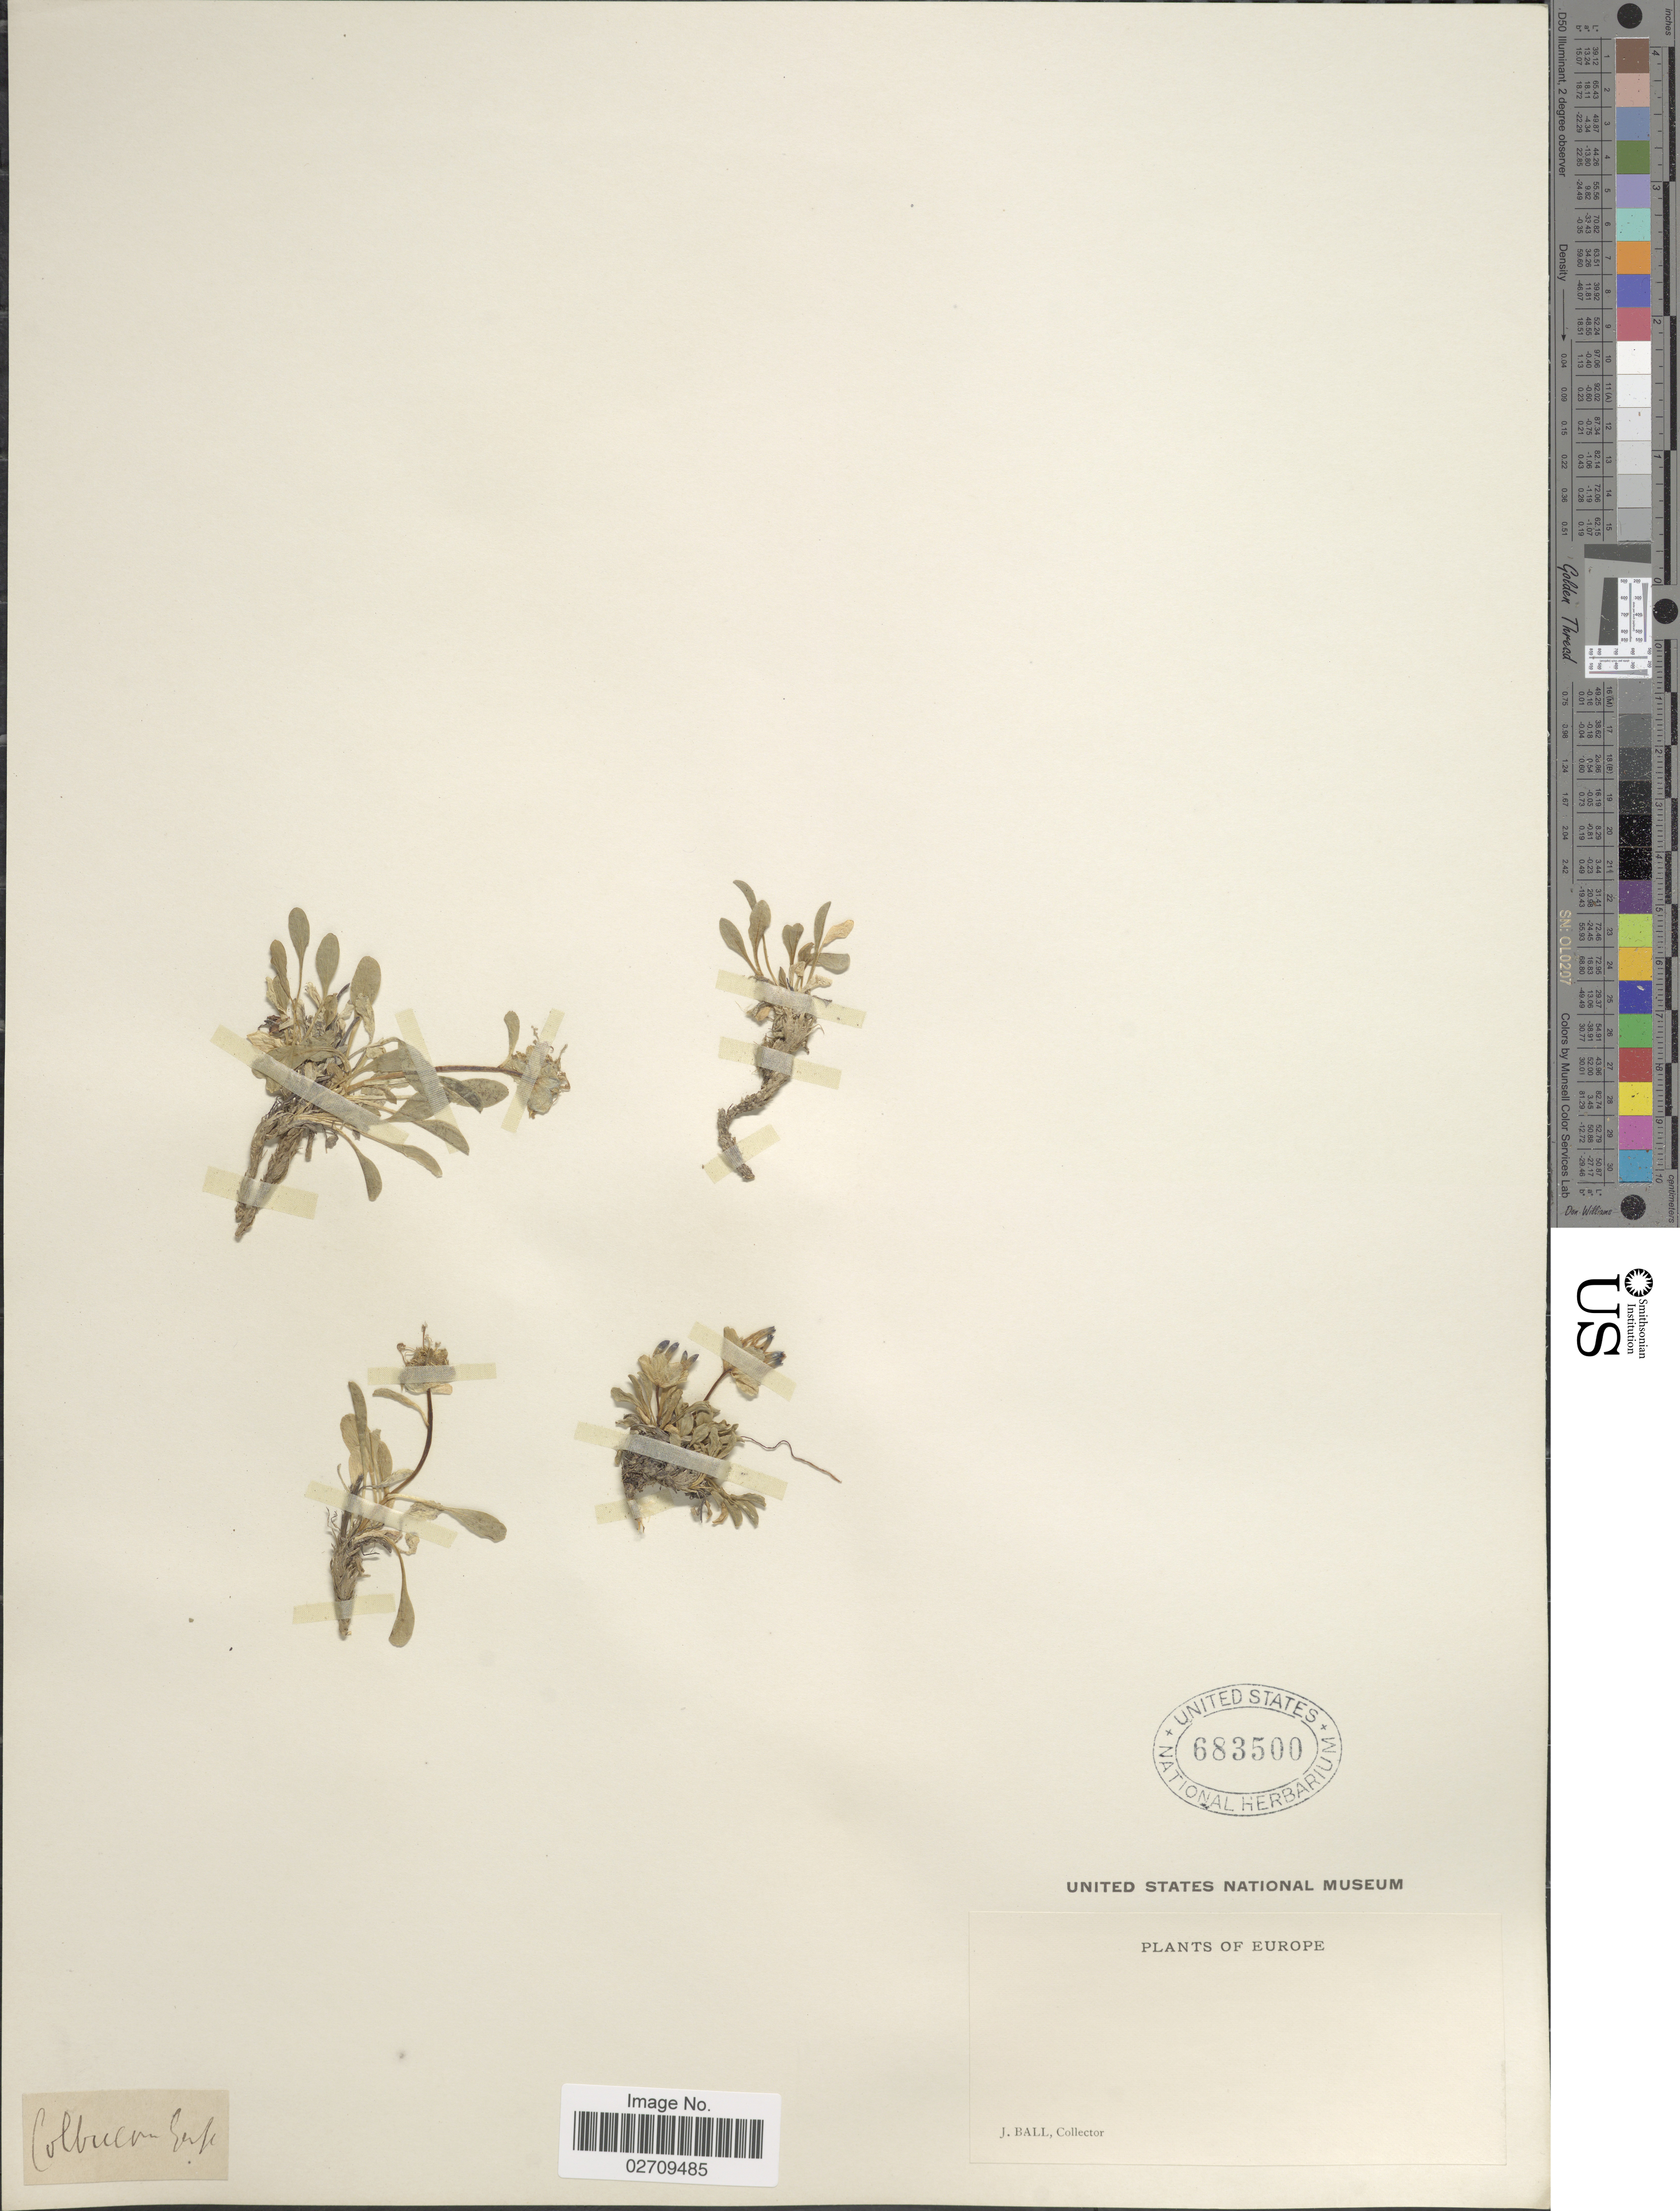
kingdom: Plantae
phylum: Tracheophyta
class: Magnoliopsida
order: Asterales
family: Campanulaceae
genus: Phyteuma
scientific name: Phyteuma sp.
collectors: J. Ball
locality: Europe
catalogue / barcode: US 683500